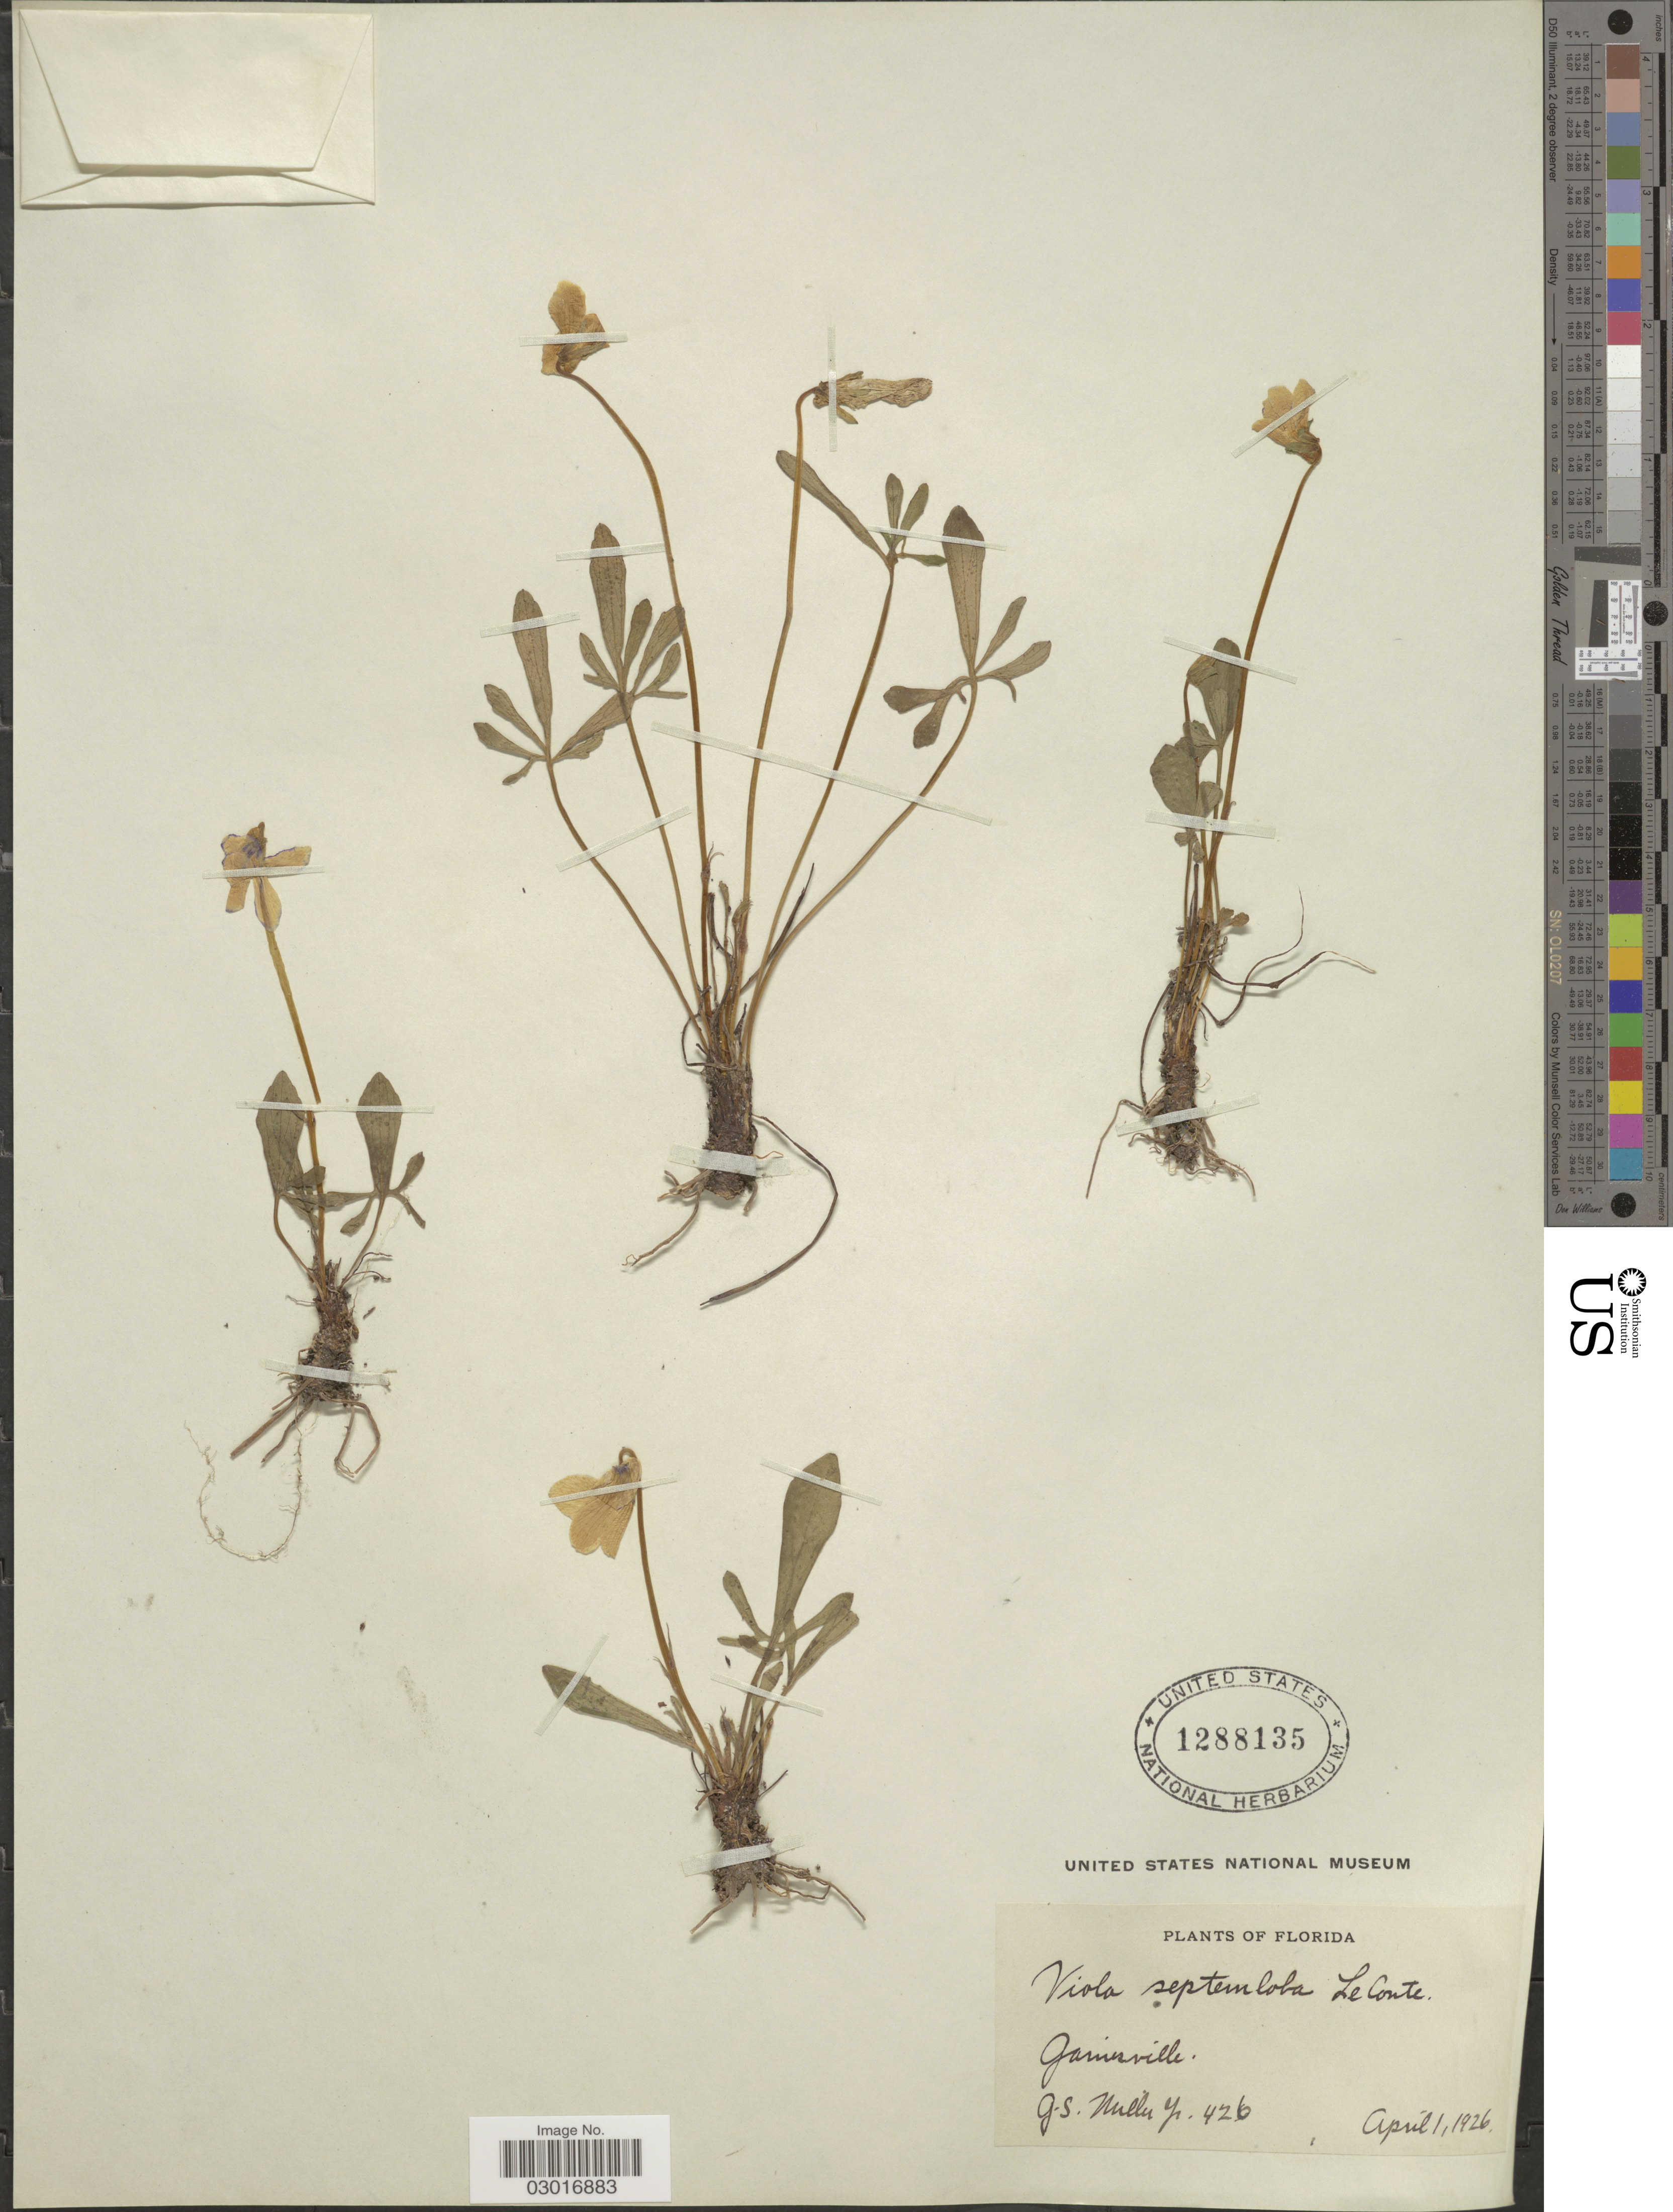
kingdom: Plantae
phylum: Tracheophyta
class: Magnoliopsida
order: Malpighiales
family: Violaceae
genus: Viola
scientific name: Viola septemloba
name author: LeConte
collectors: G. S. Miller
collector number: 426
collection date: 1926-04-01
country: United States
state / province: Florida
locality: Gainesville.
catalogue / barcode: US 1288135